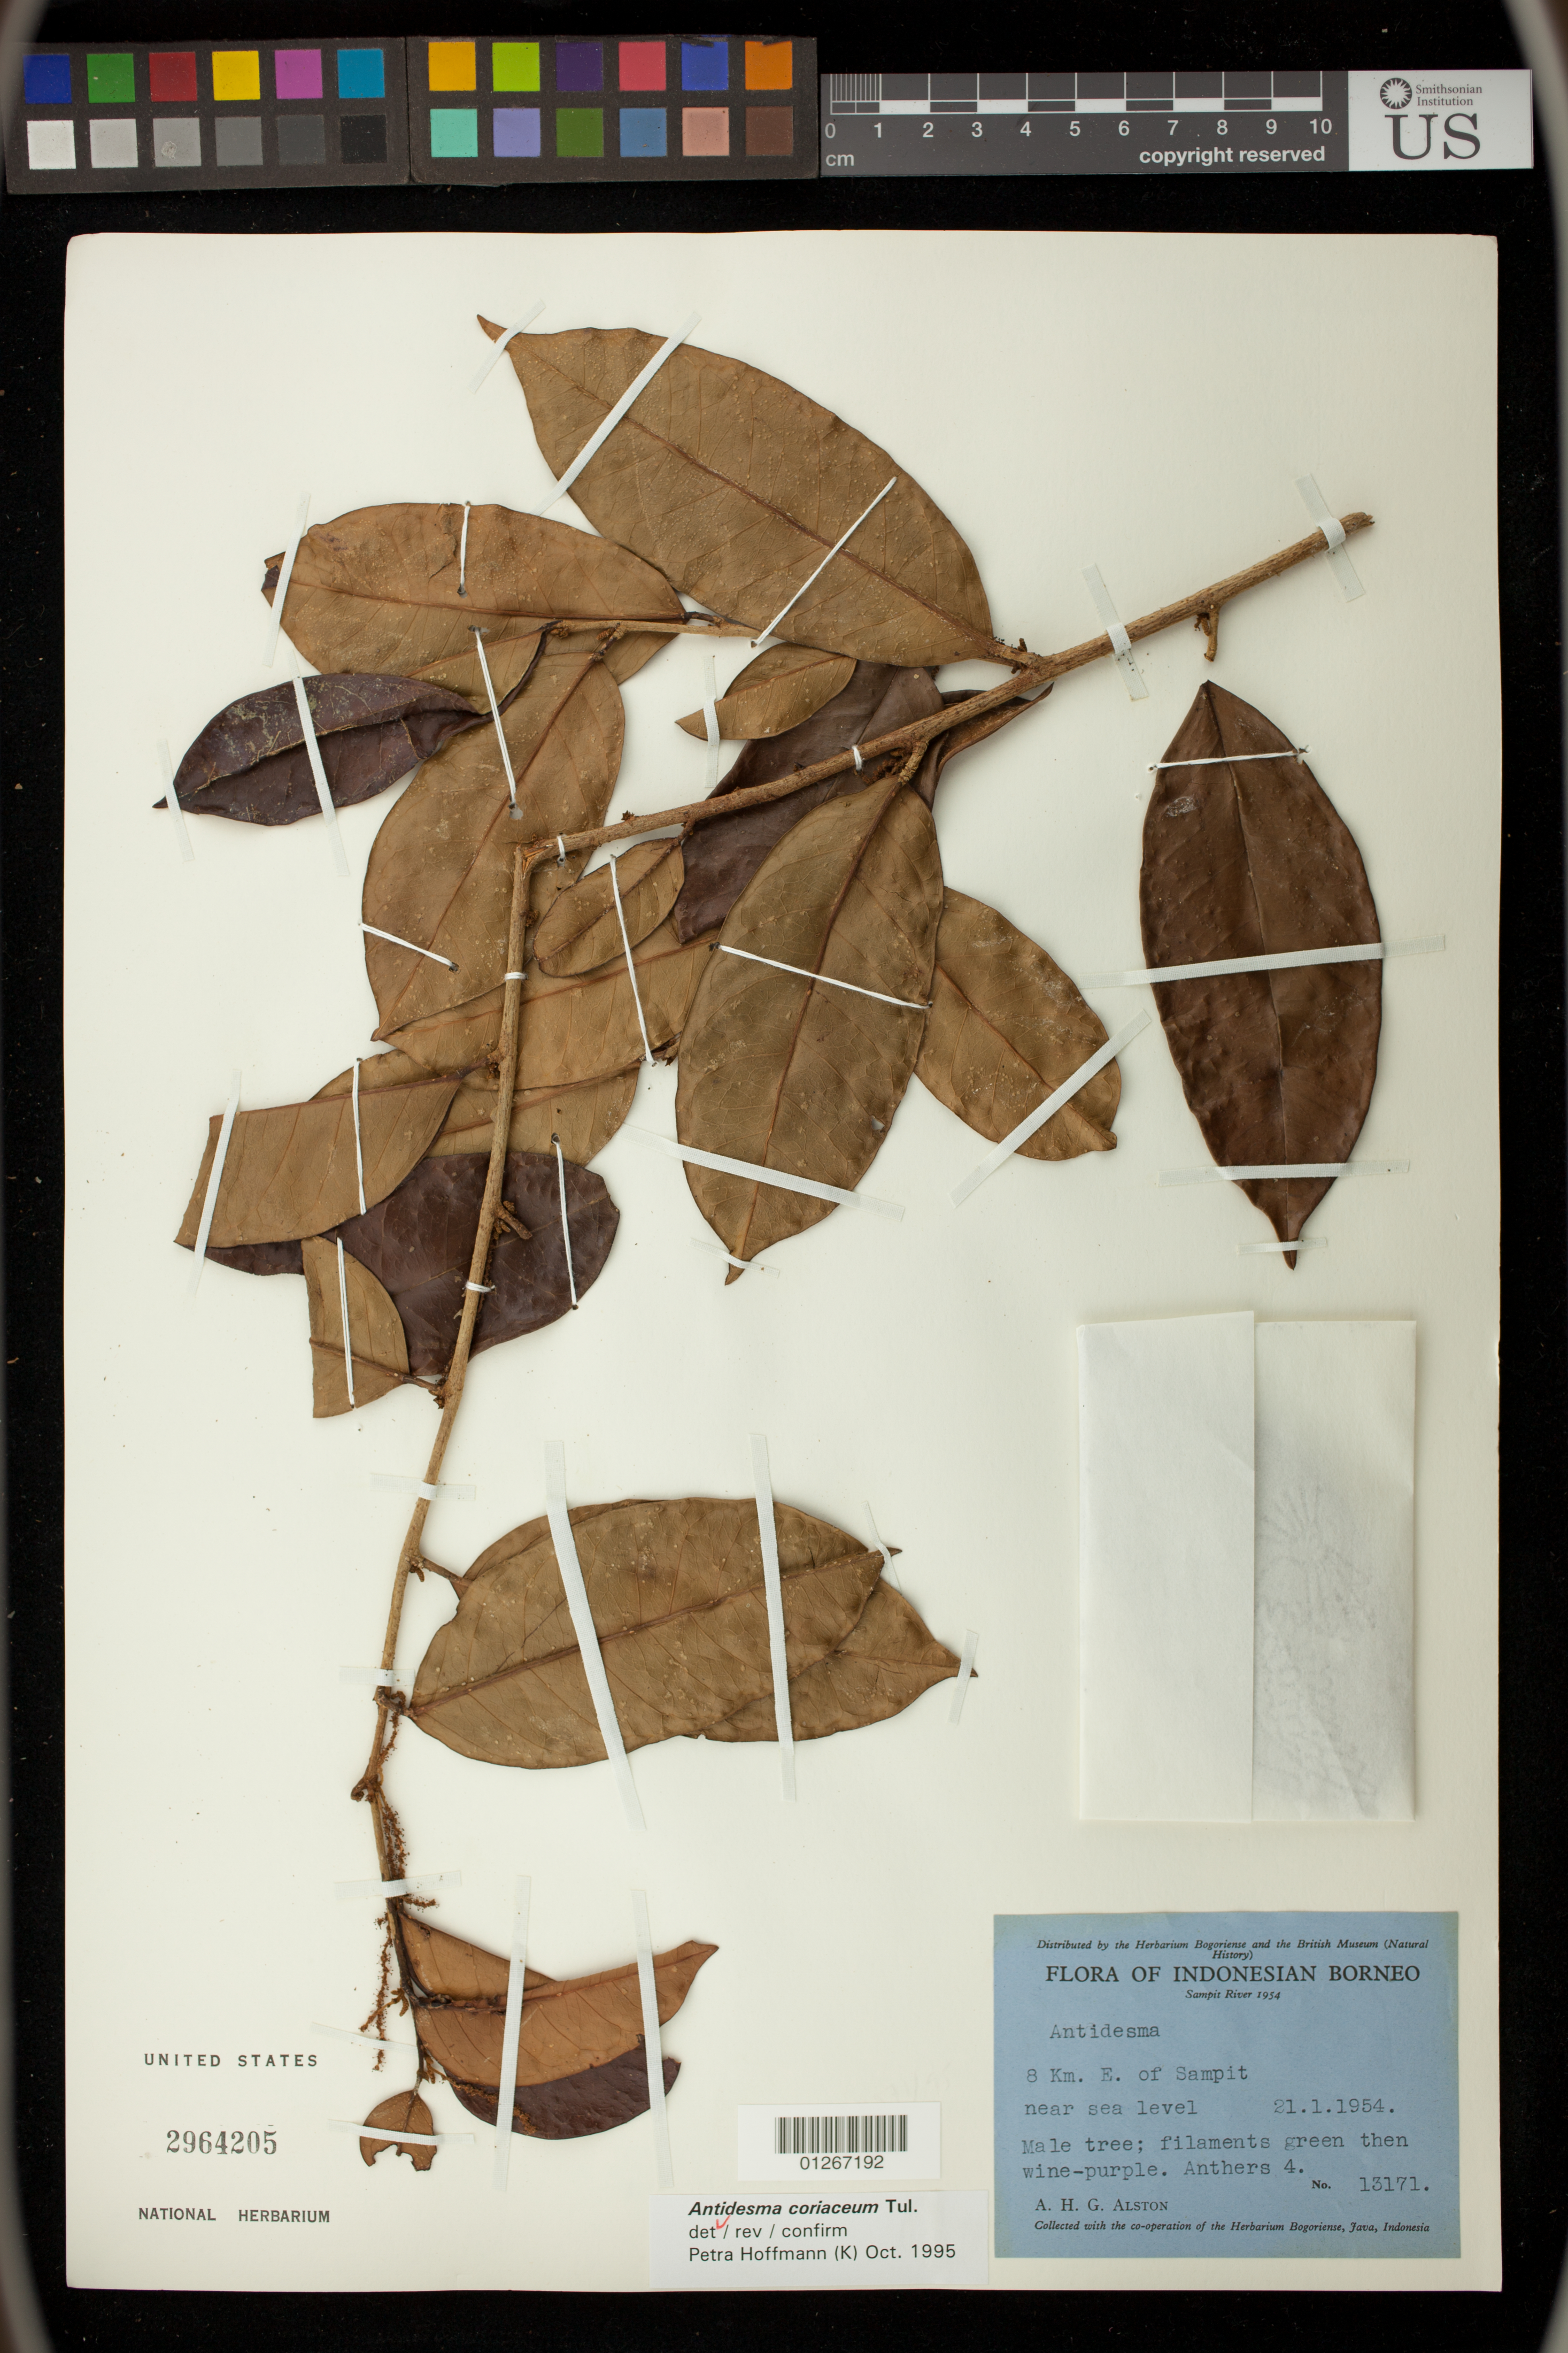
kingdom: Plantae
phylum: Tracheophyta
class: Magnoliopsida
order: Malpighiales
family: Phyllanthaceae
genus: Antidesma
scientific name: Antidesma coriaceum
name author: Tul.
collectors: A. H. Alston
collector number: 13171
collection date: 1954-01-21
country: Indonesia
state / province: Kalimantan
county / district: Kalimantan Tengah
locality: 8 Km. east of Sampit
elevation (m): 0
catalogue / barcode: US 2964205